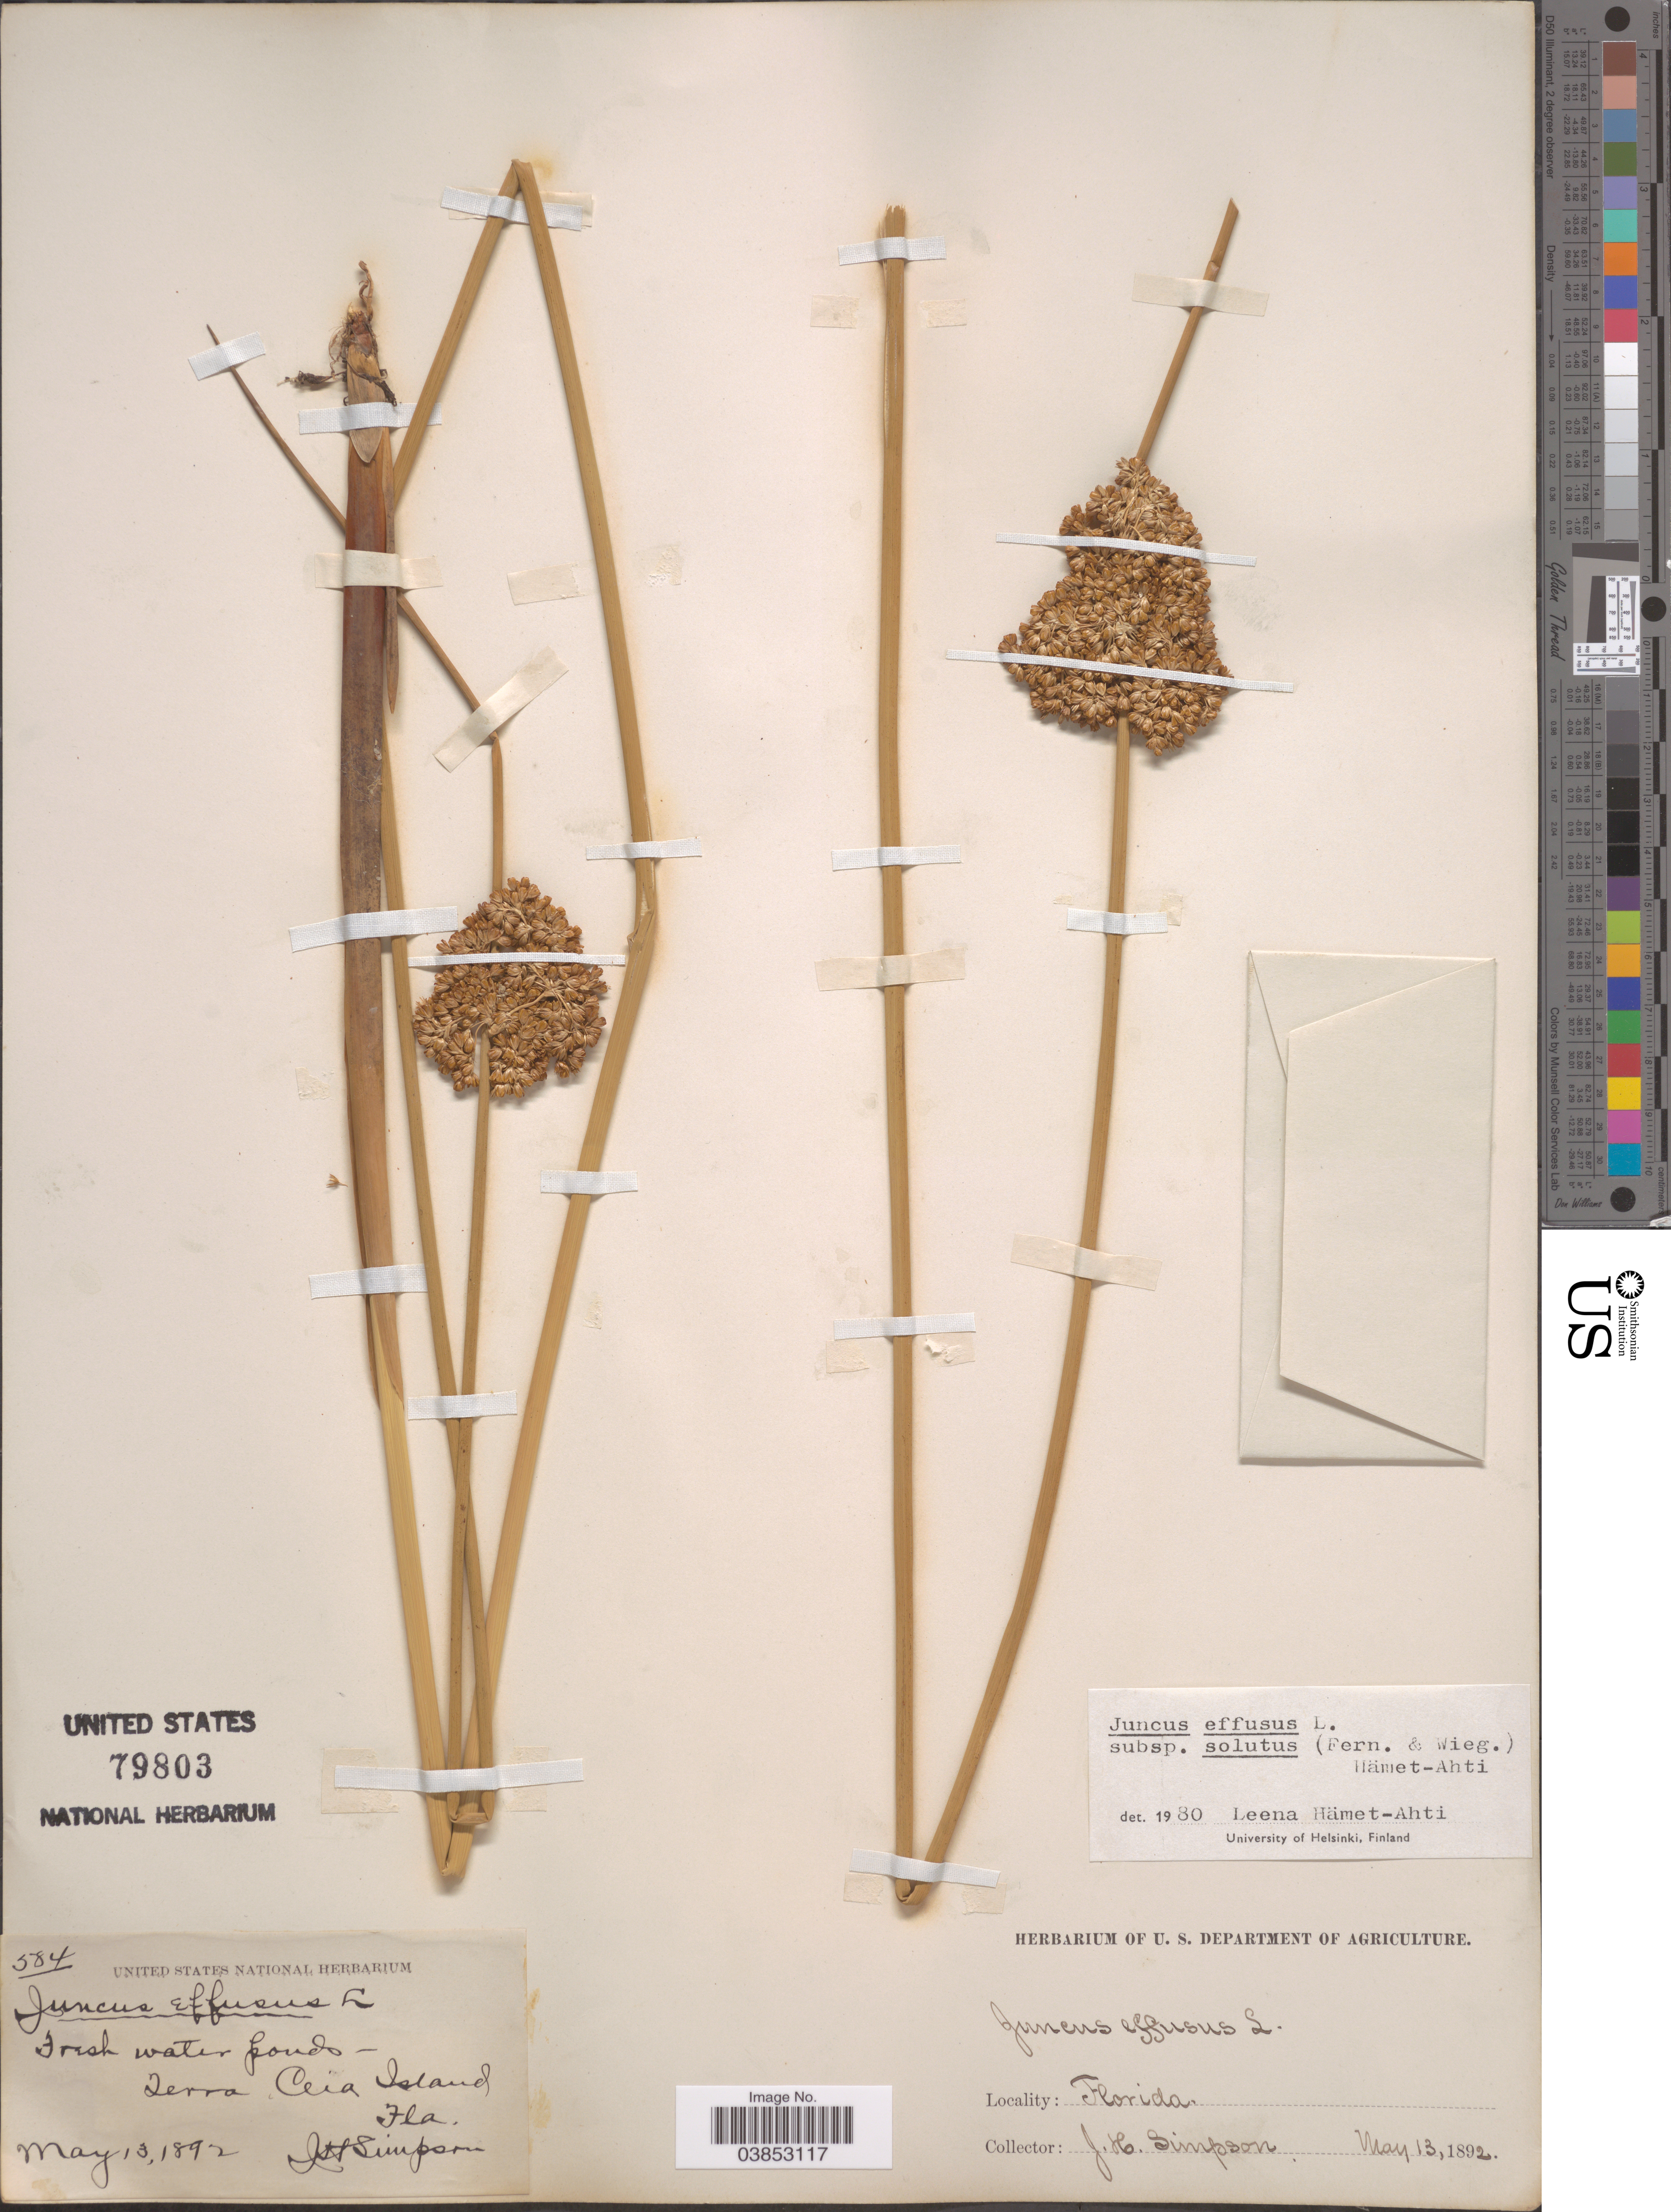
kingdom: Plantae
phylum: Tracheophyta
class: Liliopsida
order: Poales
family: Juncaceae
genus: Juncus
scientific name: Juncus effusus var. solutus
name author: Fernald & Wiegand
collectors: J. H. Simpson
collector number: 584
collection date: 1892-05-13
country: United States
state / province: Florida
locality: Terra Ceia Island.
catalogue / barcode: US 79803